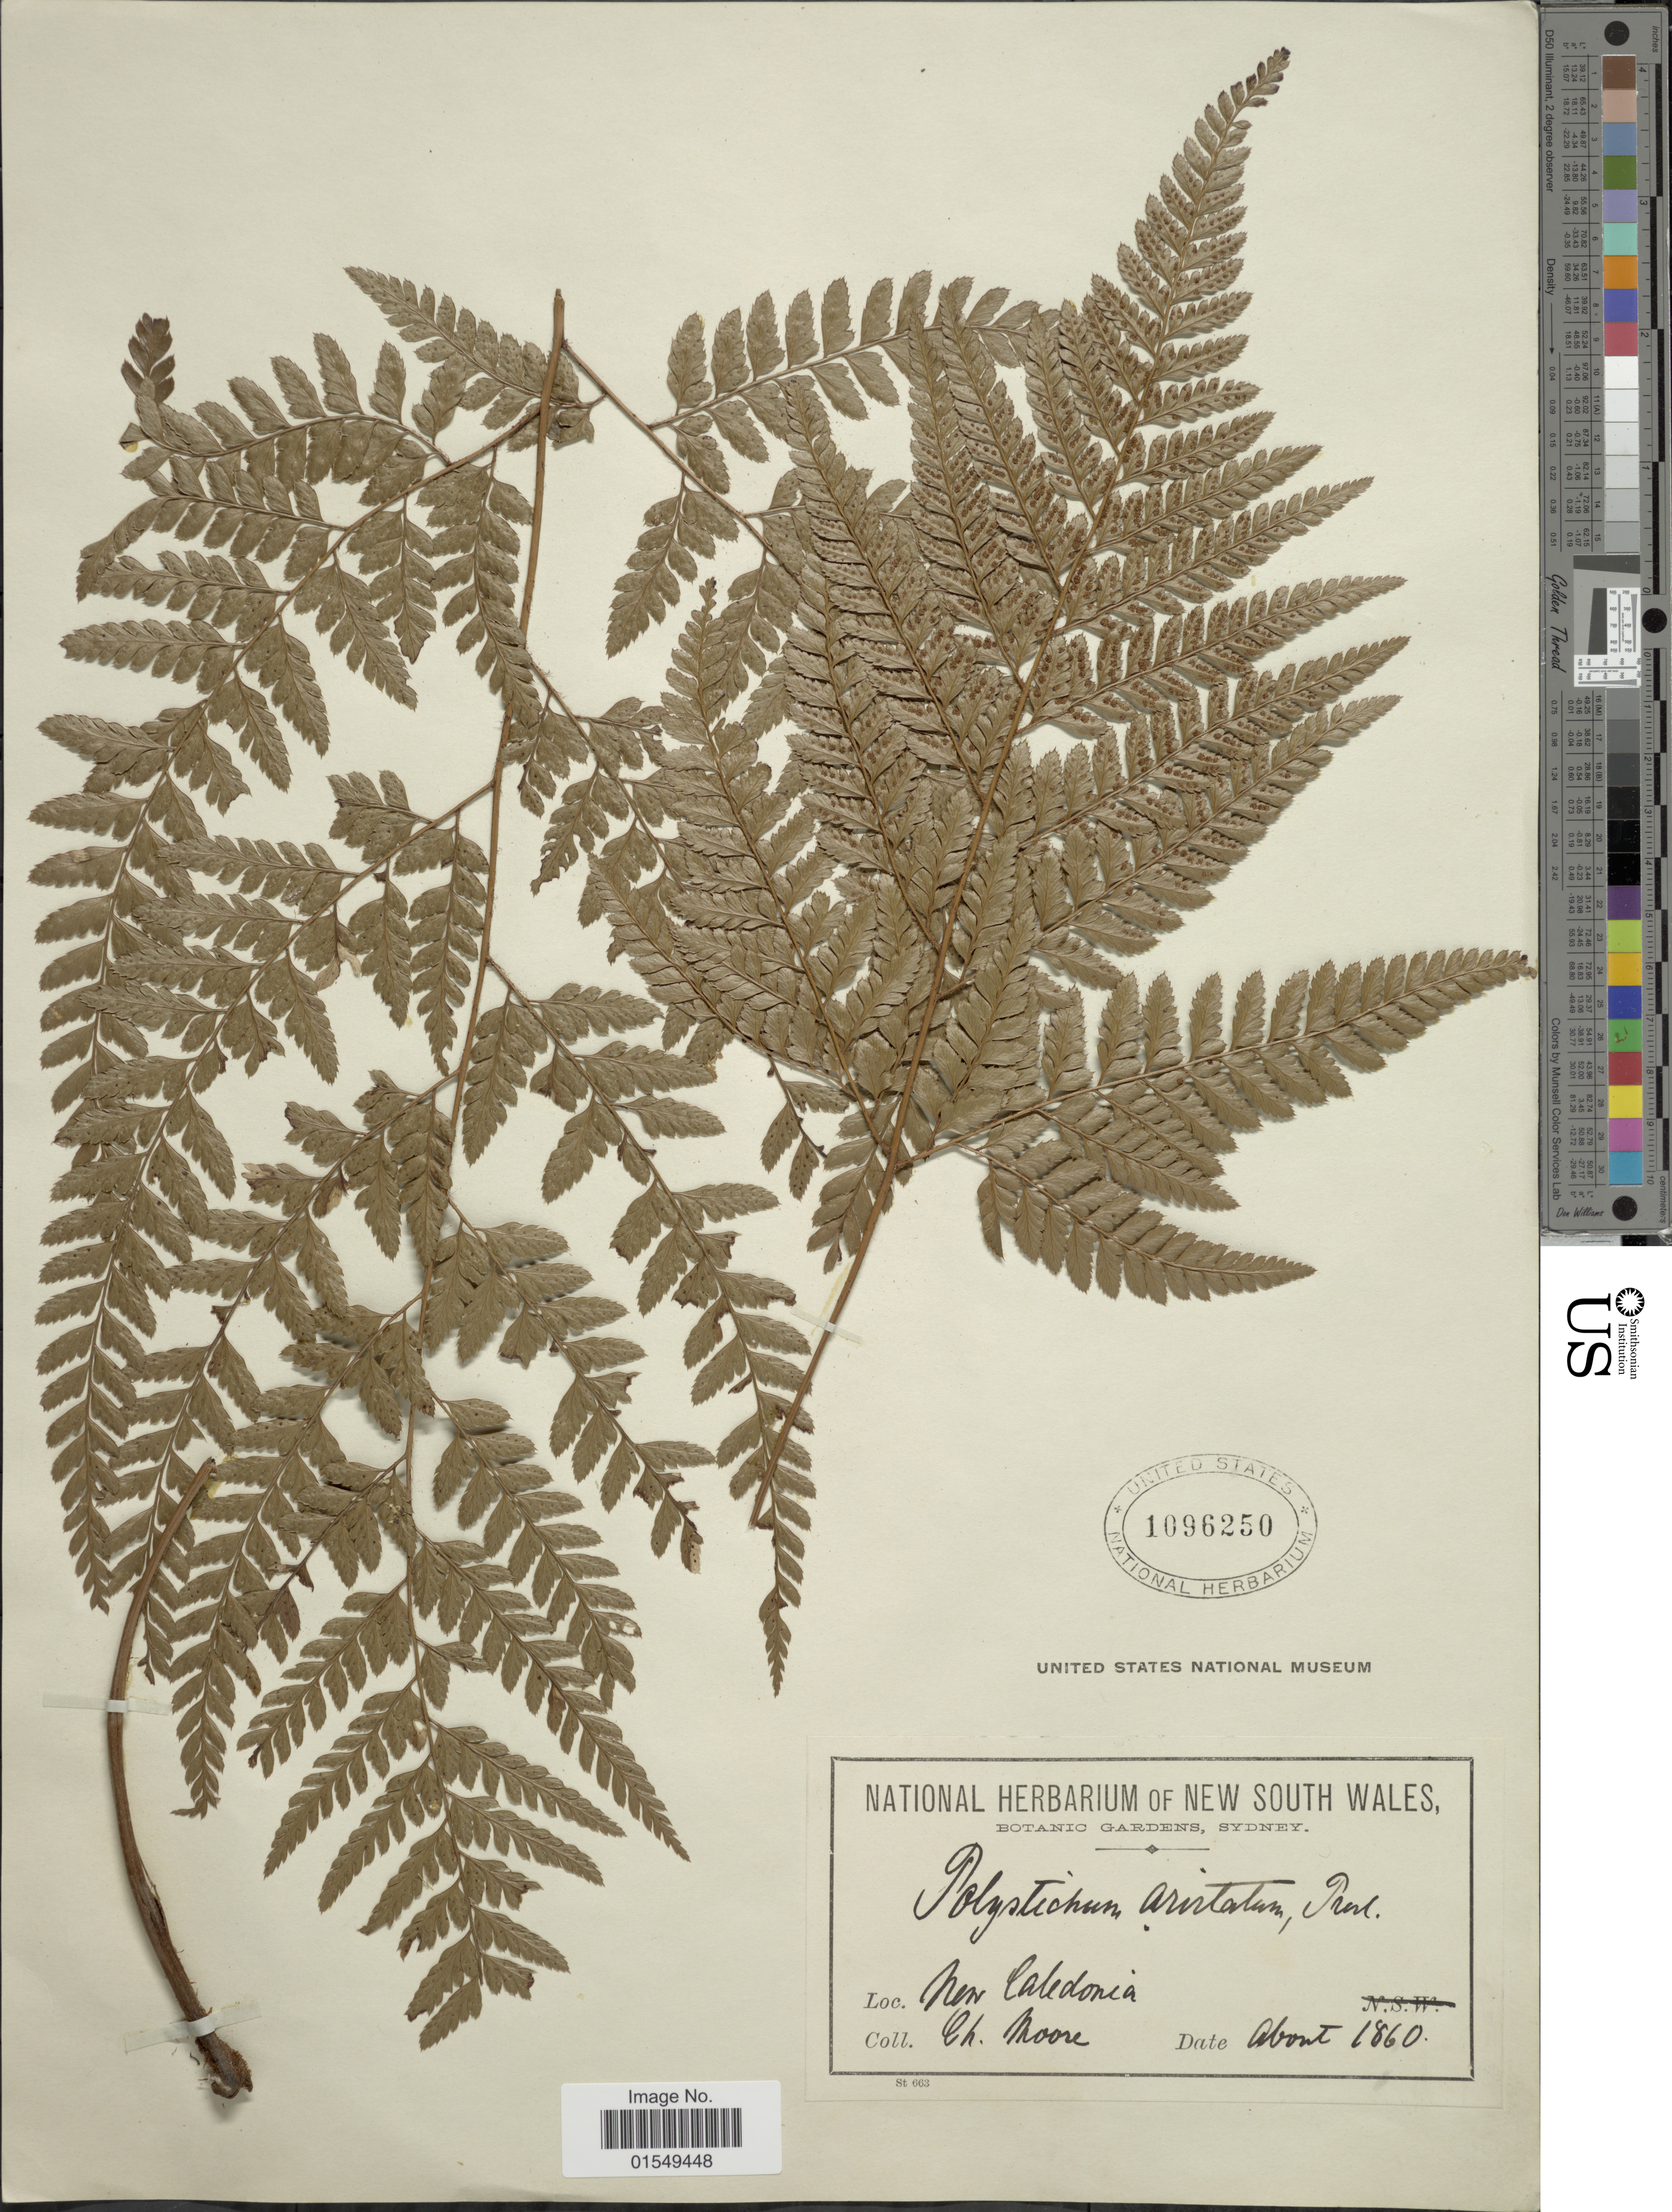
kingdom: Plantae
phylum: Tracheophyta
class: Polypodiopsida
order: Polypodiales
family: Dryopteridaceae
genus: Arachniodes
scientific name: Arachniodes aristata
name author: (G. Forst.) Tindale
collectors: C. Moore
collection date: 1860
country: New Caledonia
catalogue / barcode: US 1096250